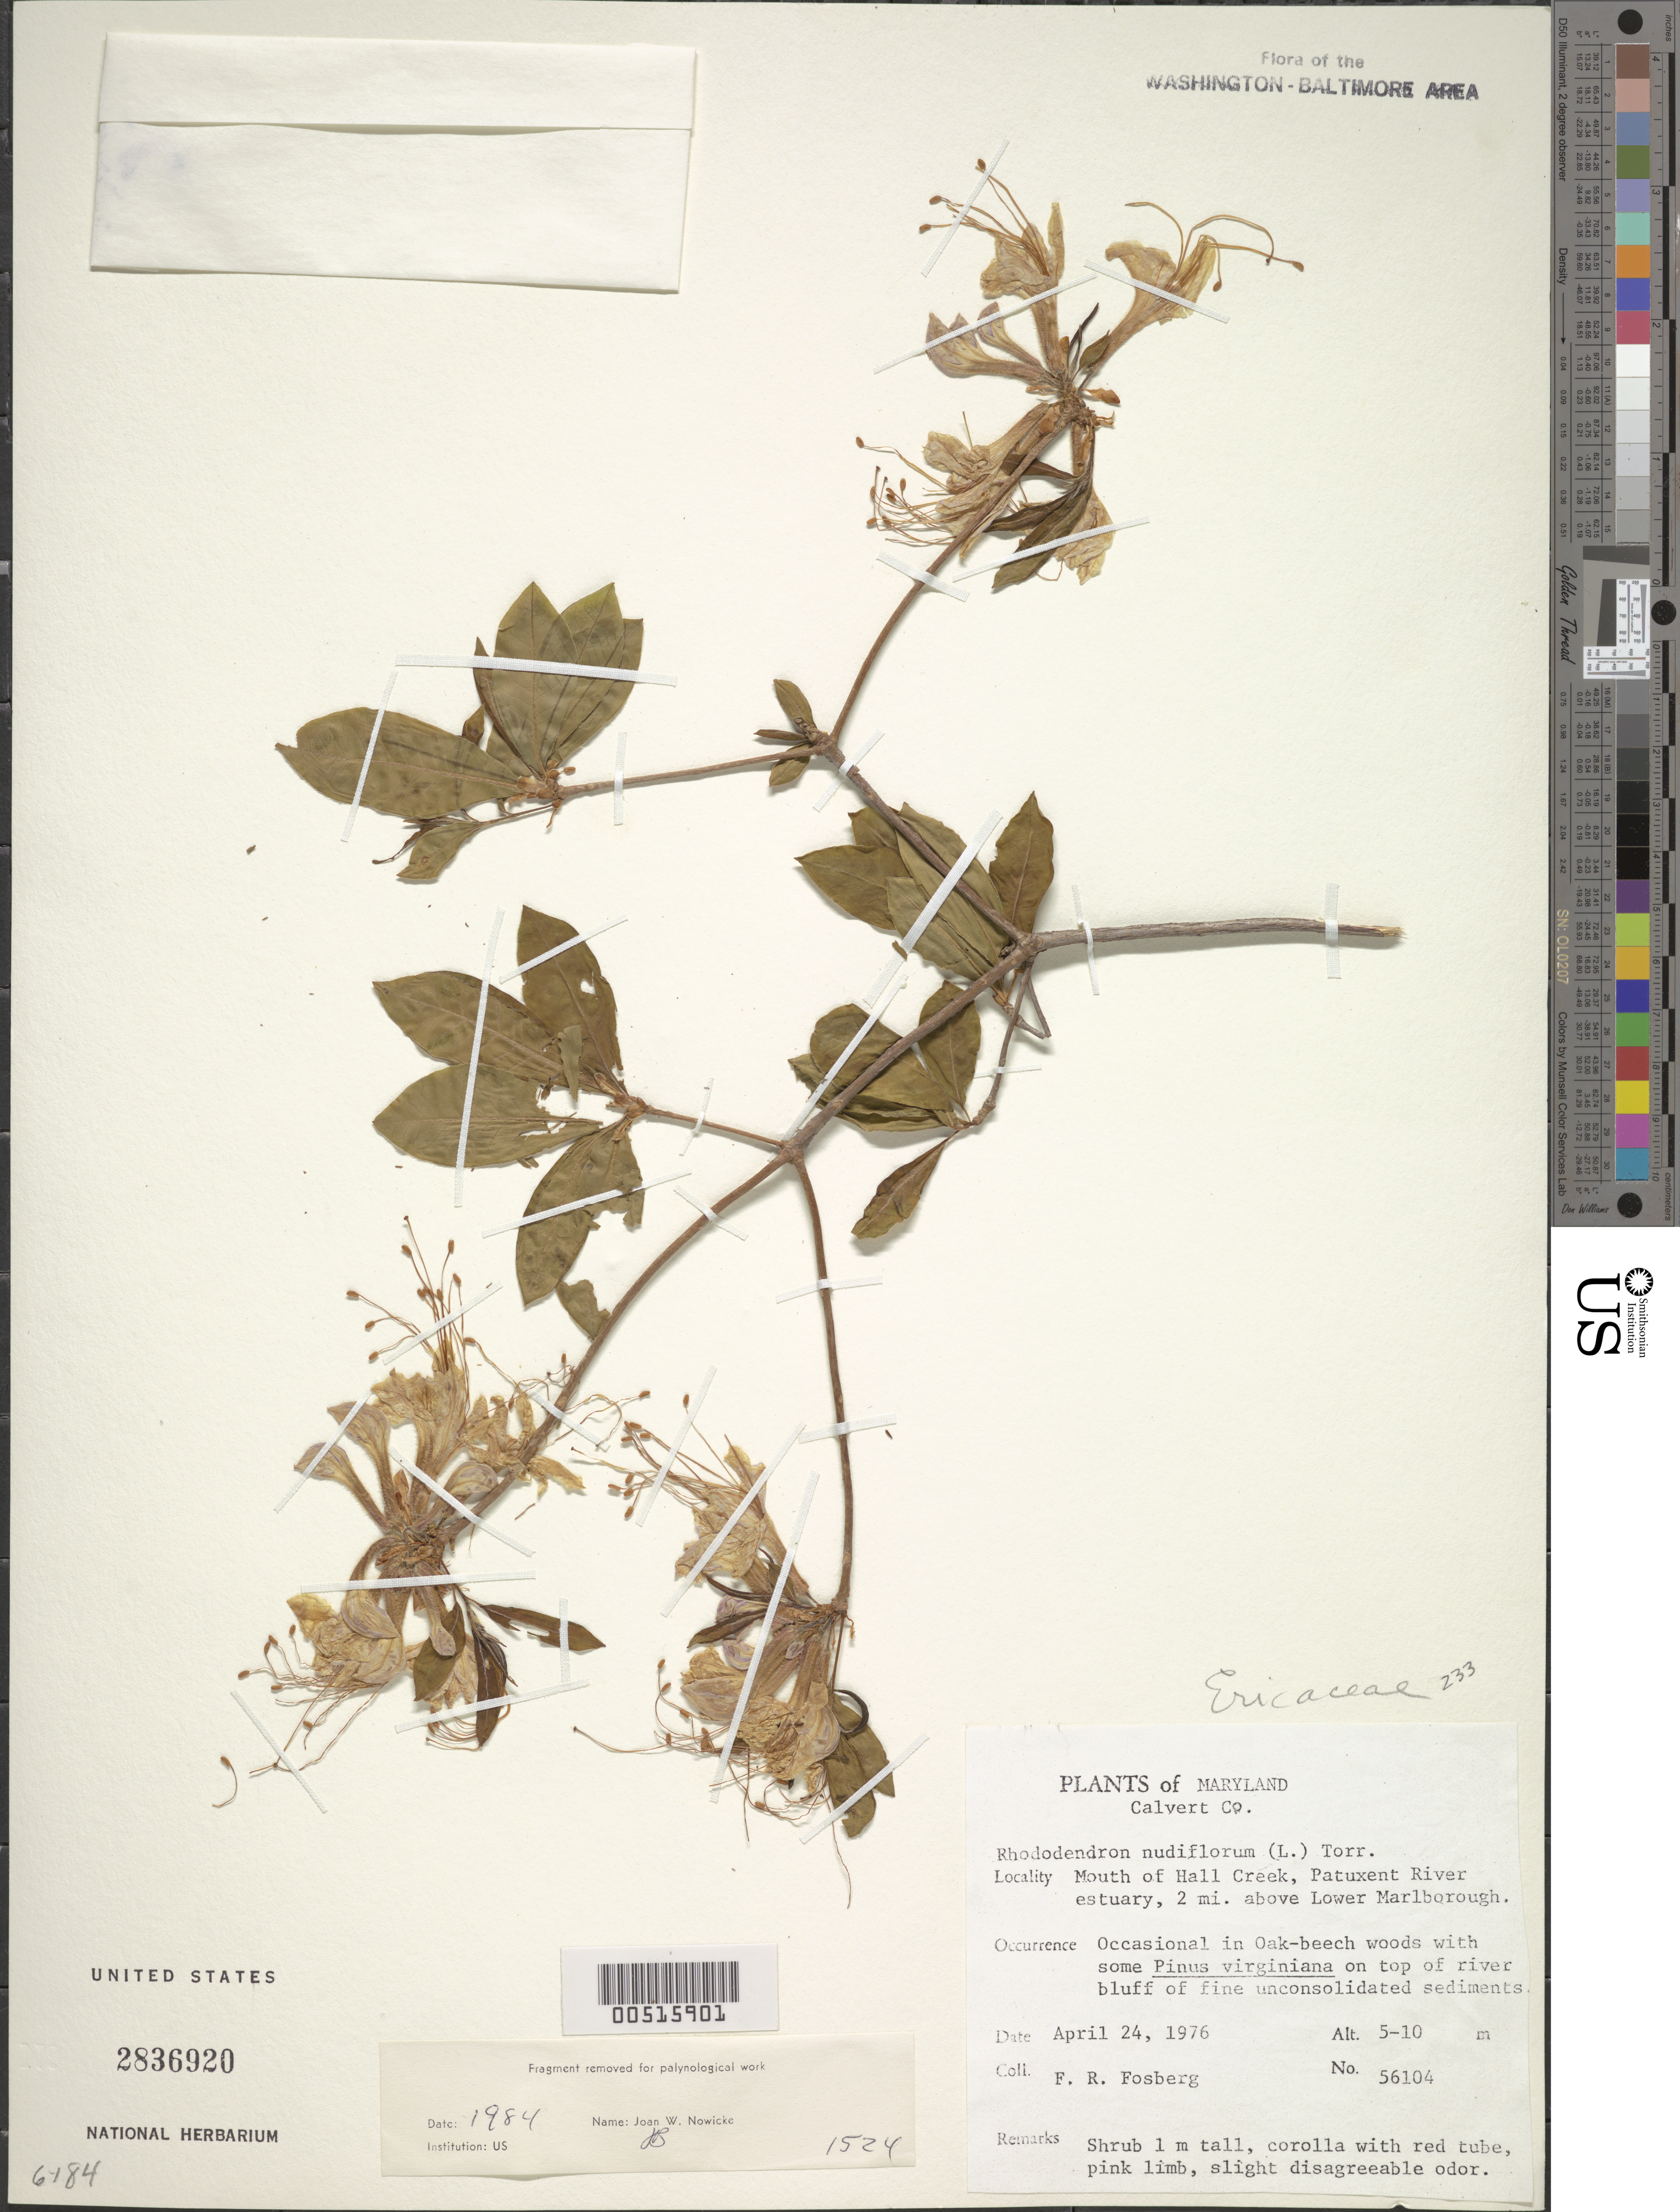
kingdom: Plantae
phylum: Tracheophyta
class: Magnoliopsida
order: Ericales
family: Ericaceae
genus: Rhododendron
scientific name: Rhododendron periclymenoides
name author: (Michx.) Shinners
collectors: F. R. Fosberg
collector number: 56104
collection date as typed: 24 Apr 1976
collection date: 1976-04-24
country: United States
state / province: Maryland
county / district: Calvert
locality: Patuxent River Estuary, mouth of Hall Creek, 2 mi. above Upper Marlboro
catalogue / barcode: US 2836920